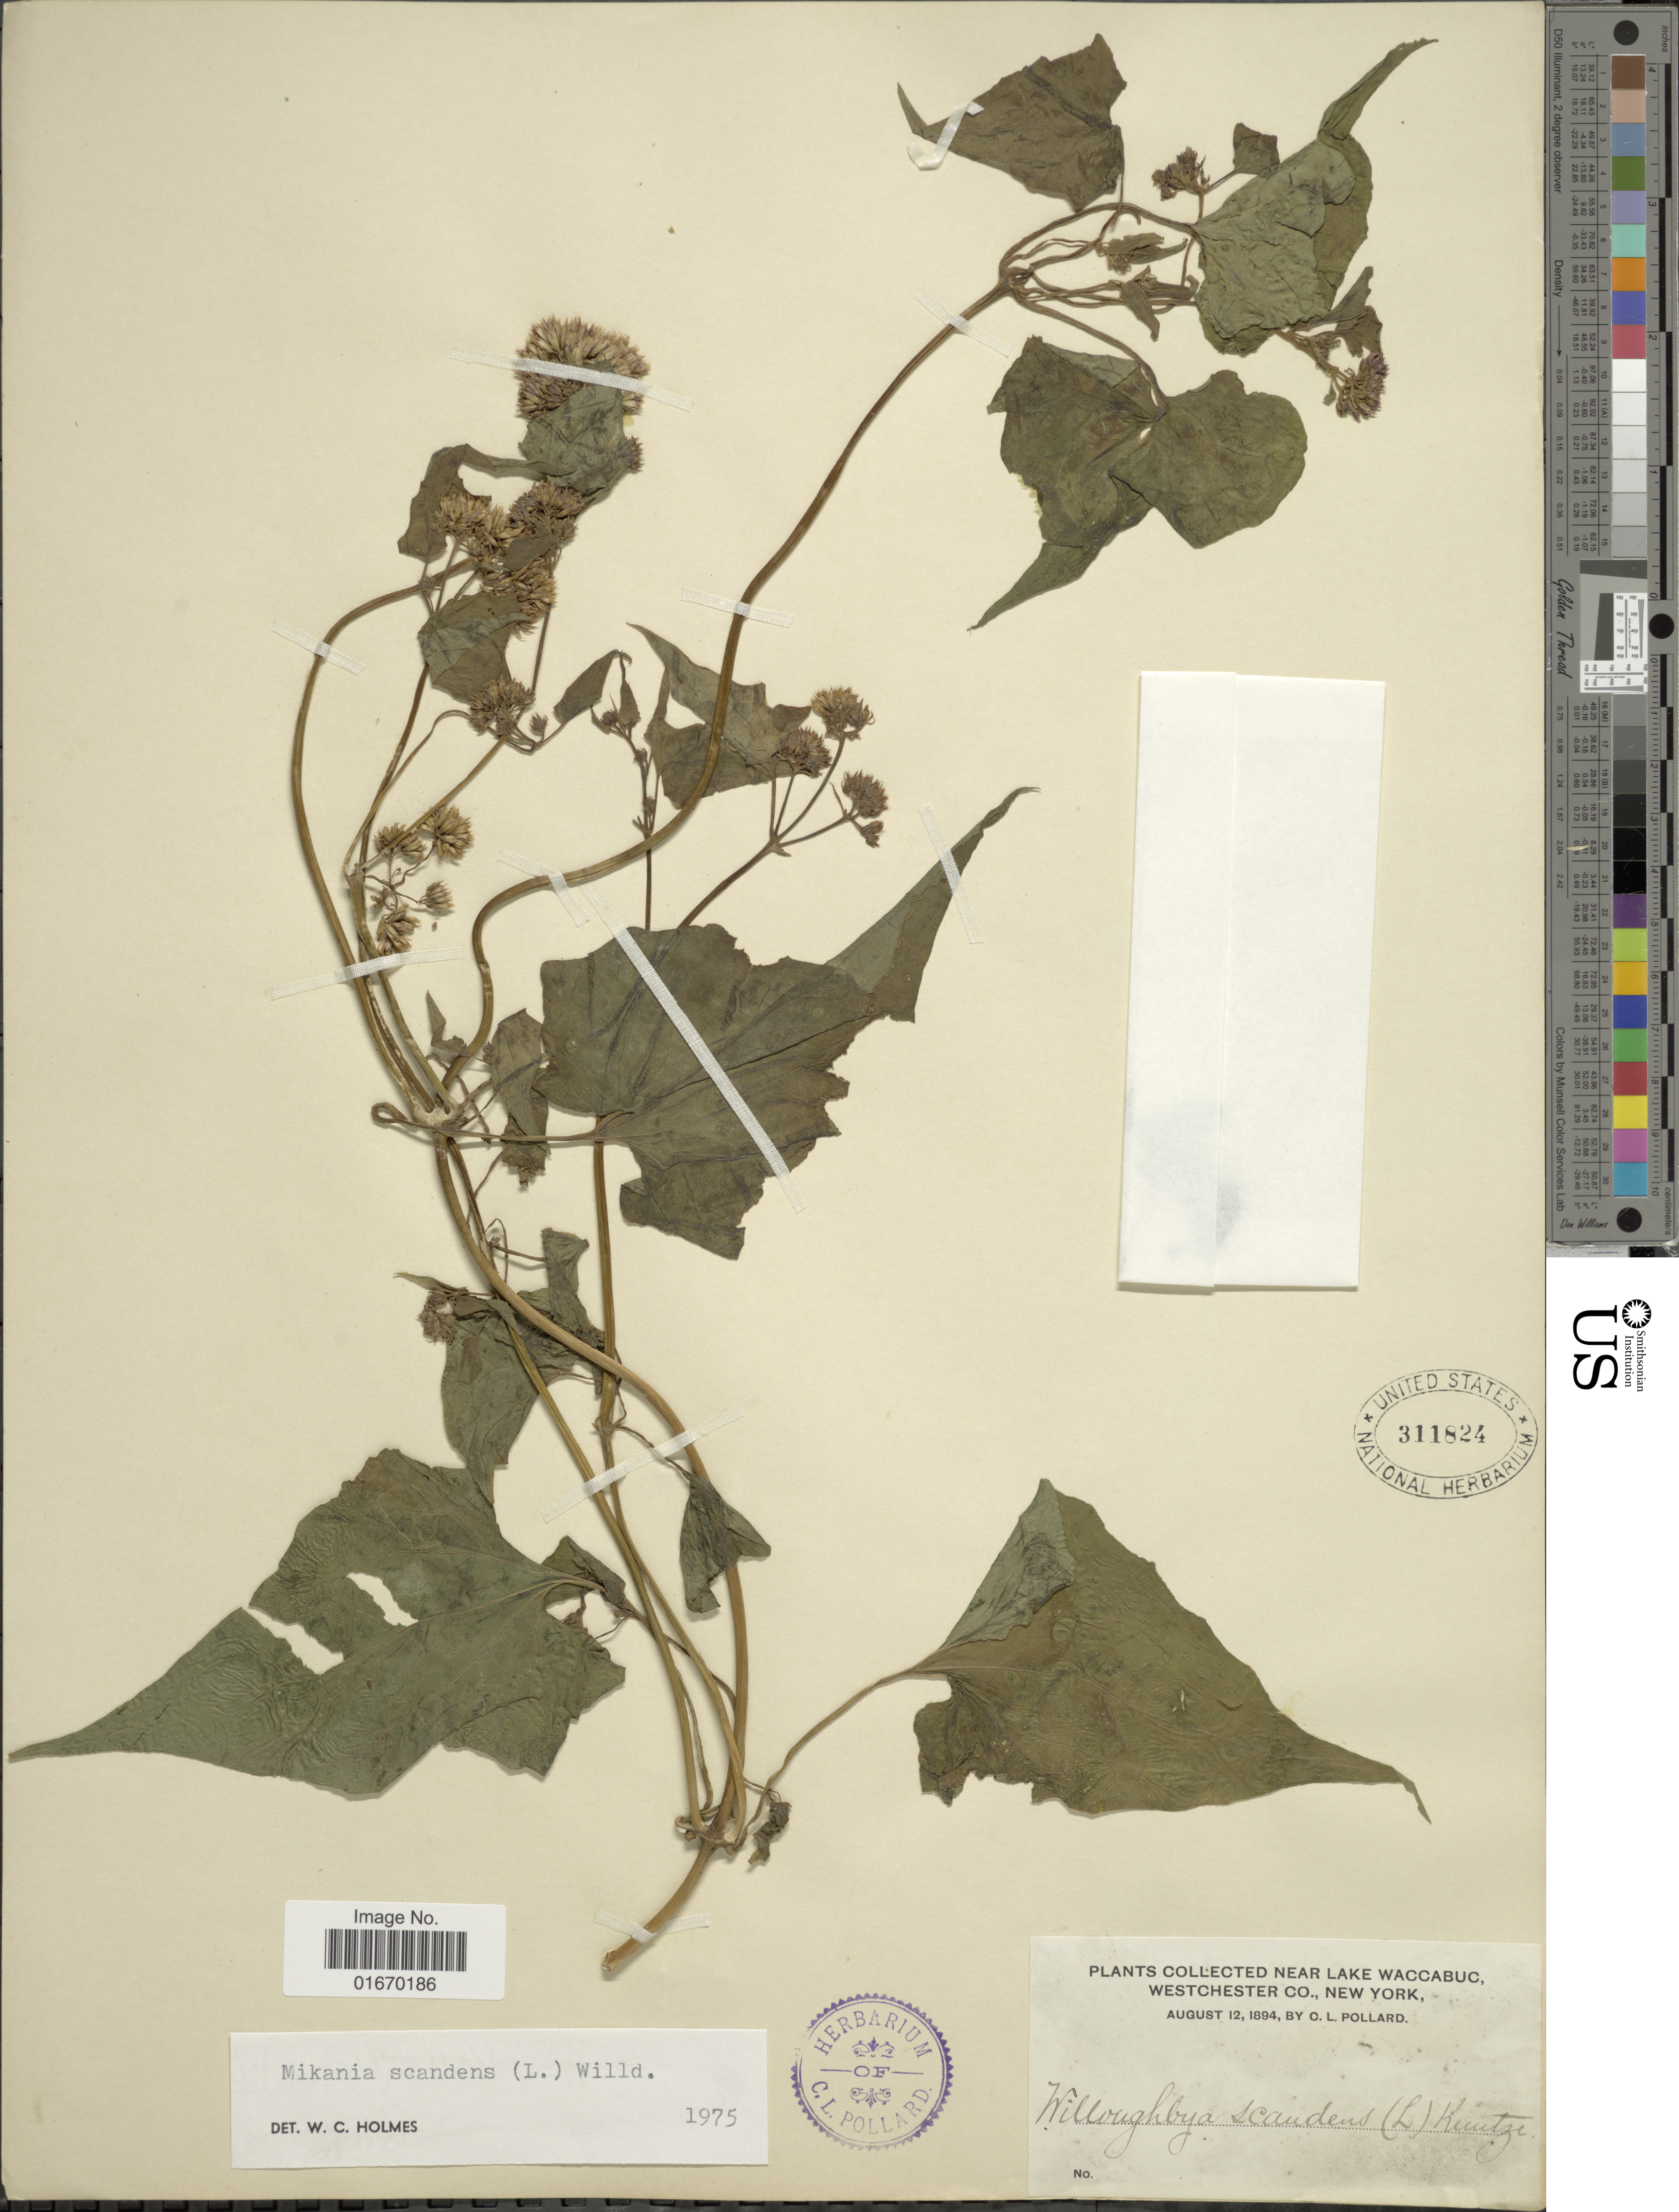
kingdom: Plantae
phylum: Tracheophyta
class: Magnoliopsida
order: Asterales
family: Asteraceae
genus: Mikania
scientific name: Mikania scandens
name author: (L.) Willd.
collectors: C. L. Pollard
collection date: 1894-08-12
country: United States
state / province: New York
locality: Near Lake Waccabuc, Westchester Co.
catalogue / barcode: US 311824